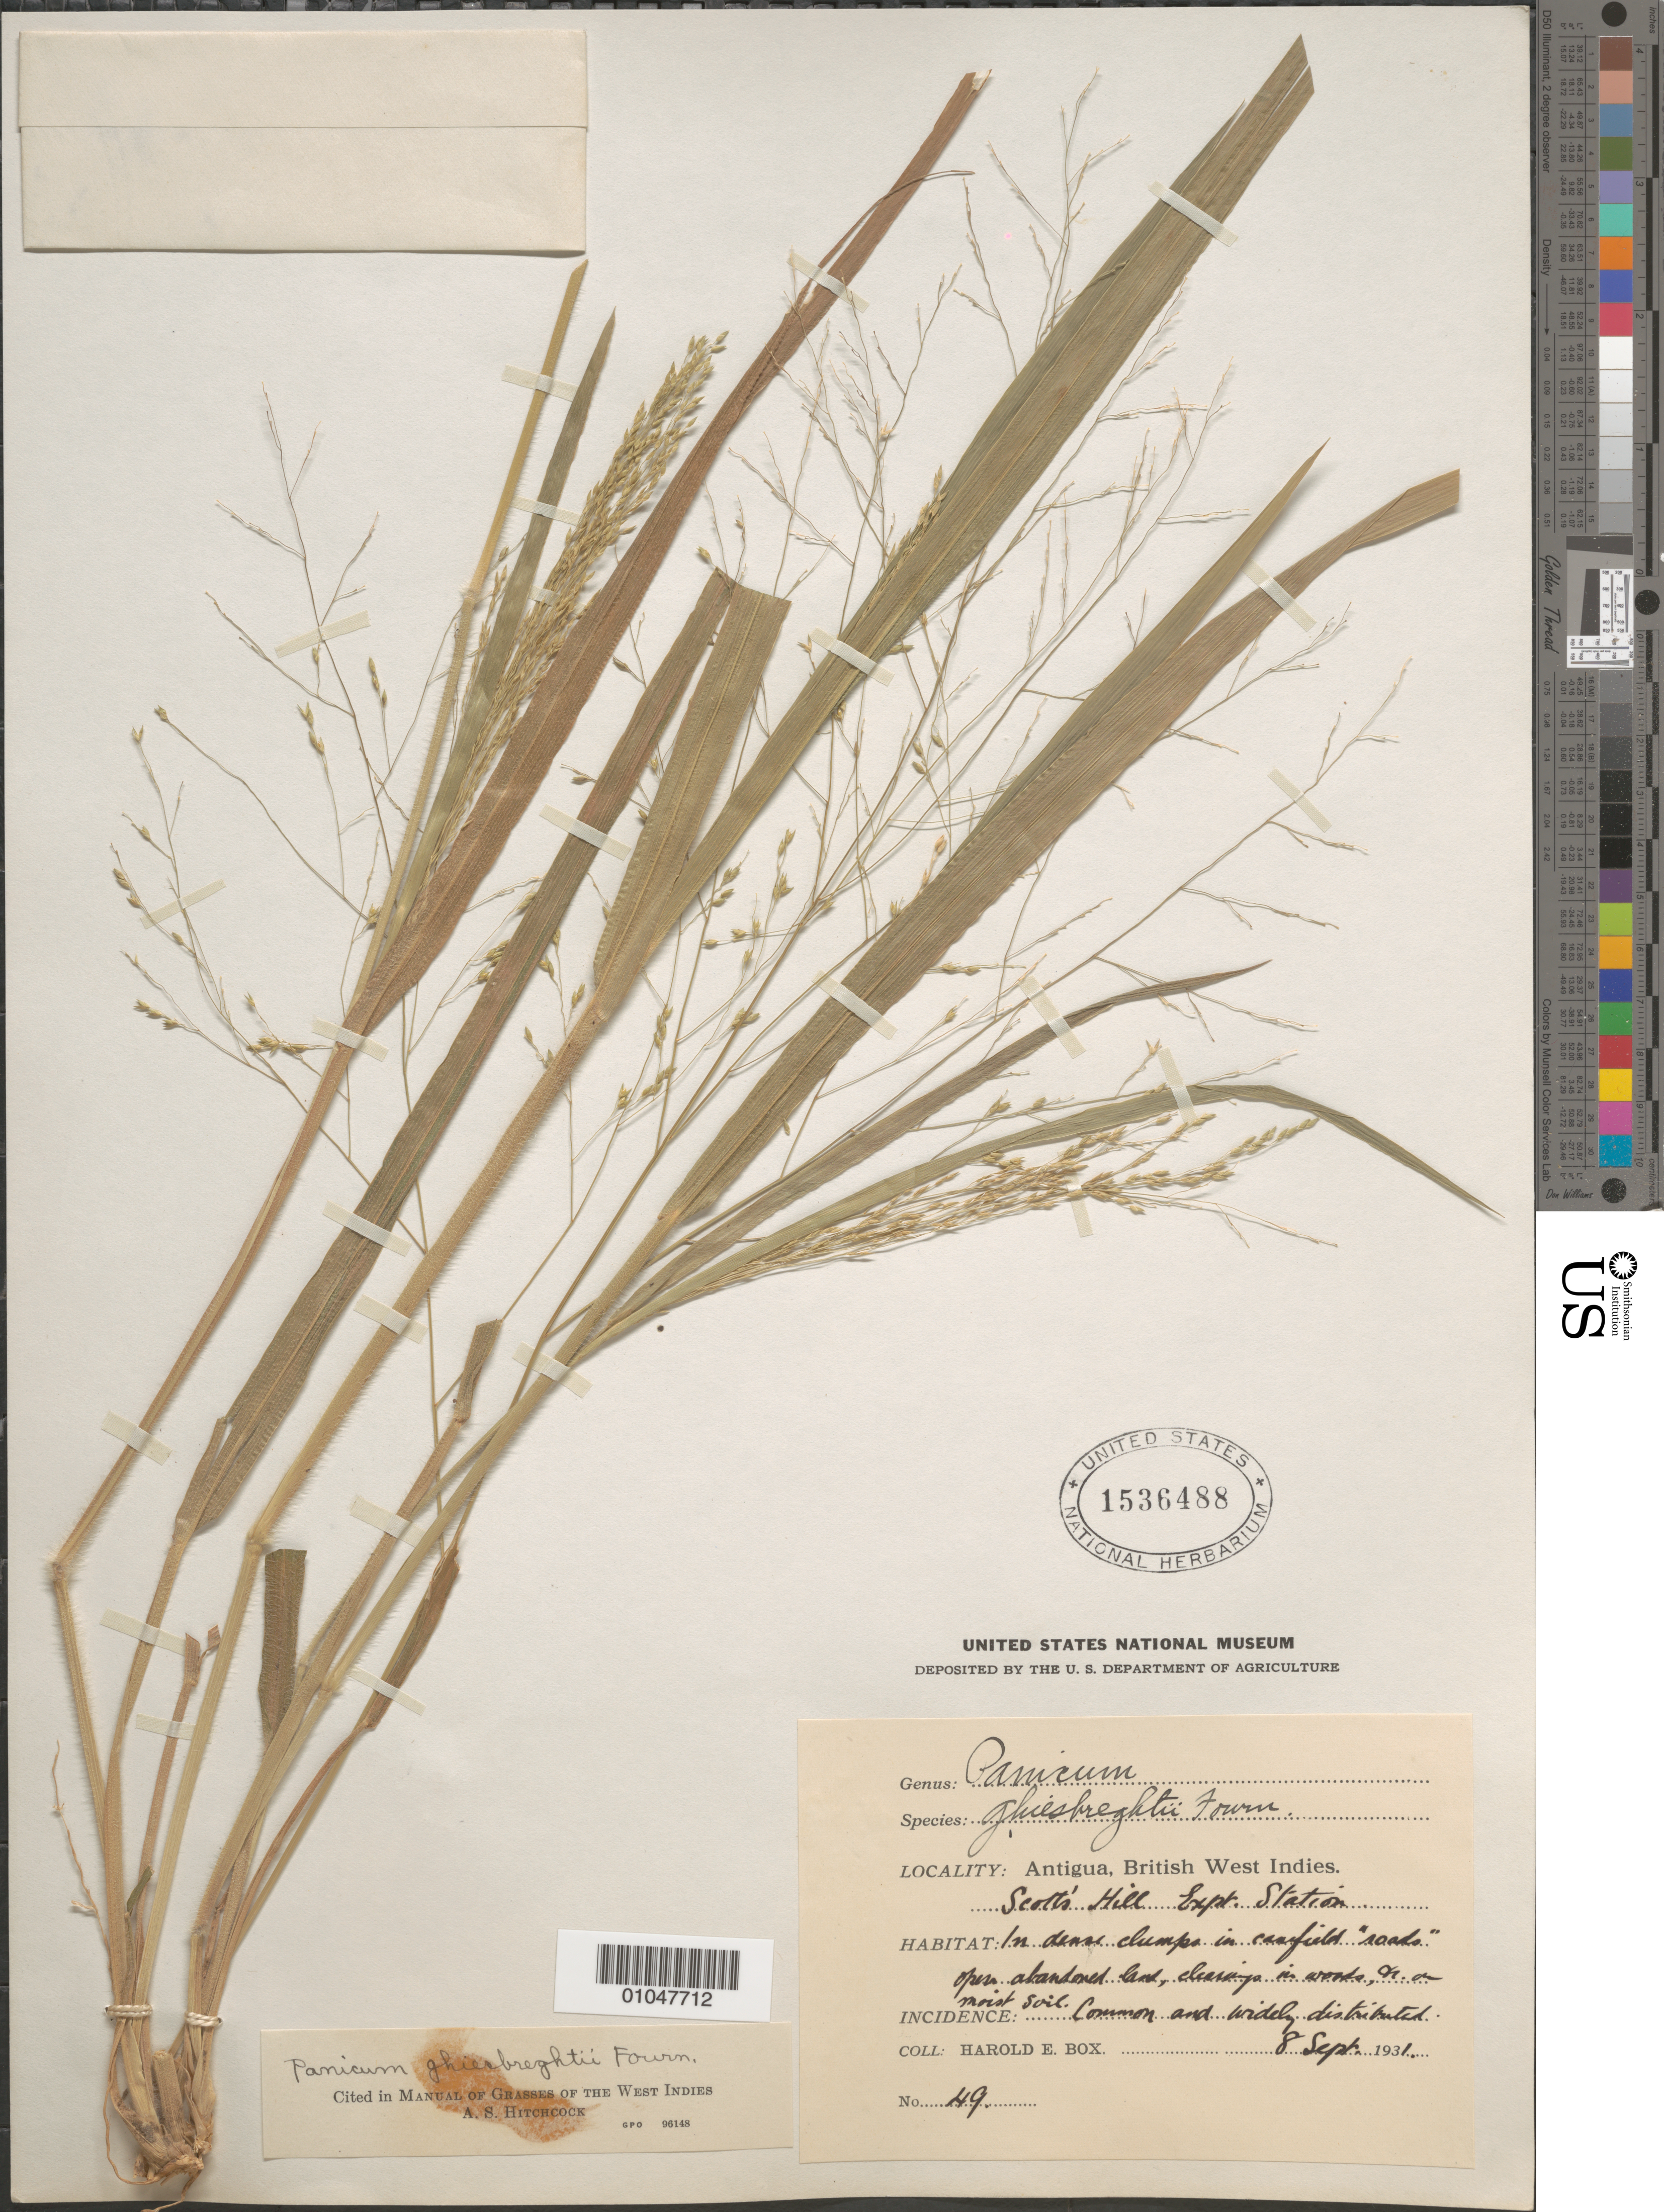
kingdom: Plantae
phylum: Tracheophyta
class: Liliopsida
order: Poales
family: Poaceae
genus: Panicum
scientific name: Panicum ghiesbreghtii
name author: E. Fourn.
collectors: H. E. Box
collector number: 49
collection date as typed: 08 Sep 1931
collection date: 1931-09-08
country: Antigua and Barbuda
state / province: Saint John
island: Antigua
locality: Scott's Hill, Expt. Stn.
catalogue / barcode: US 1536488